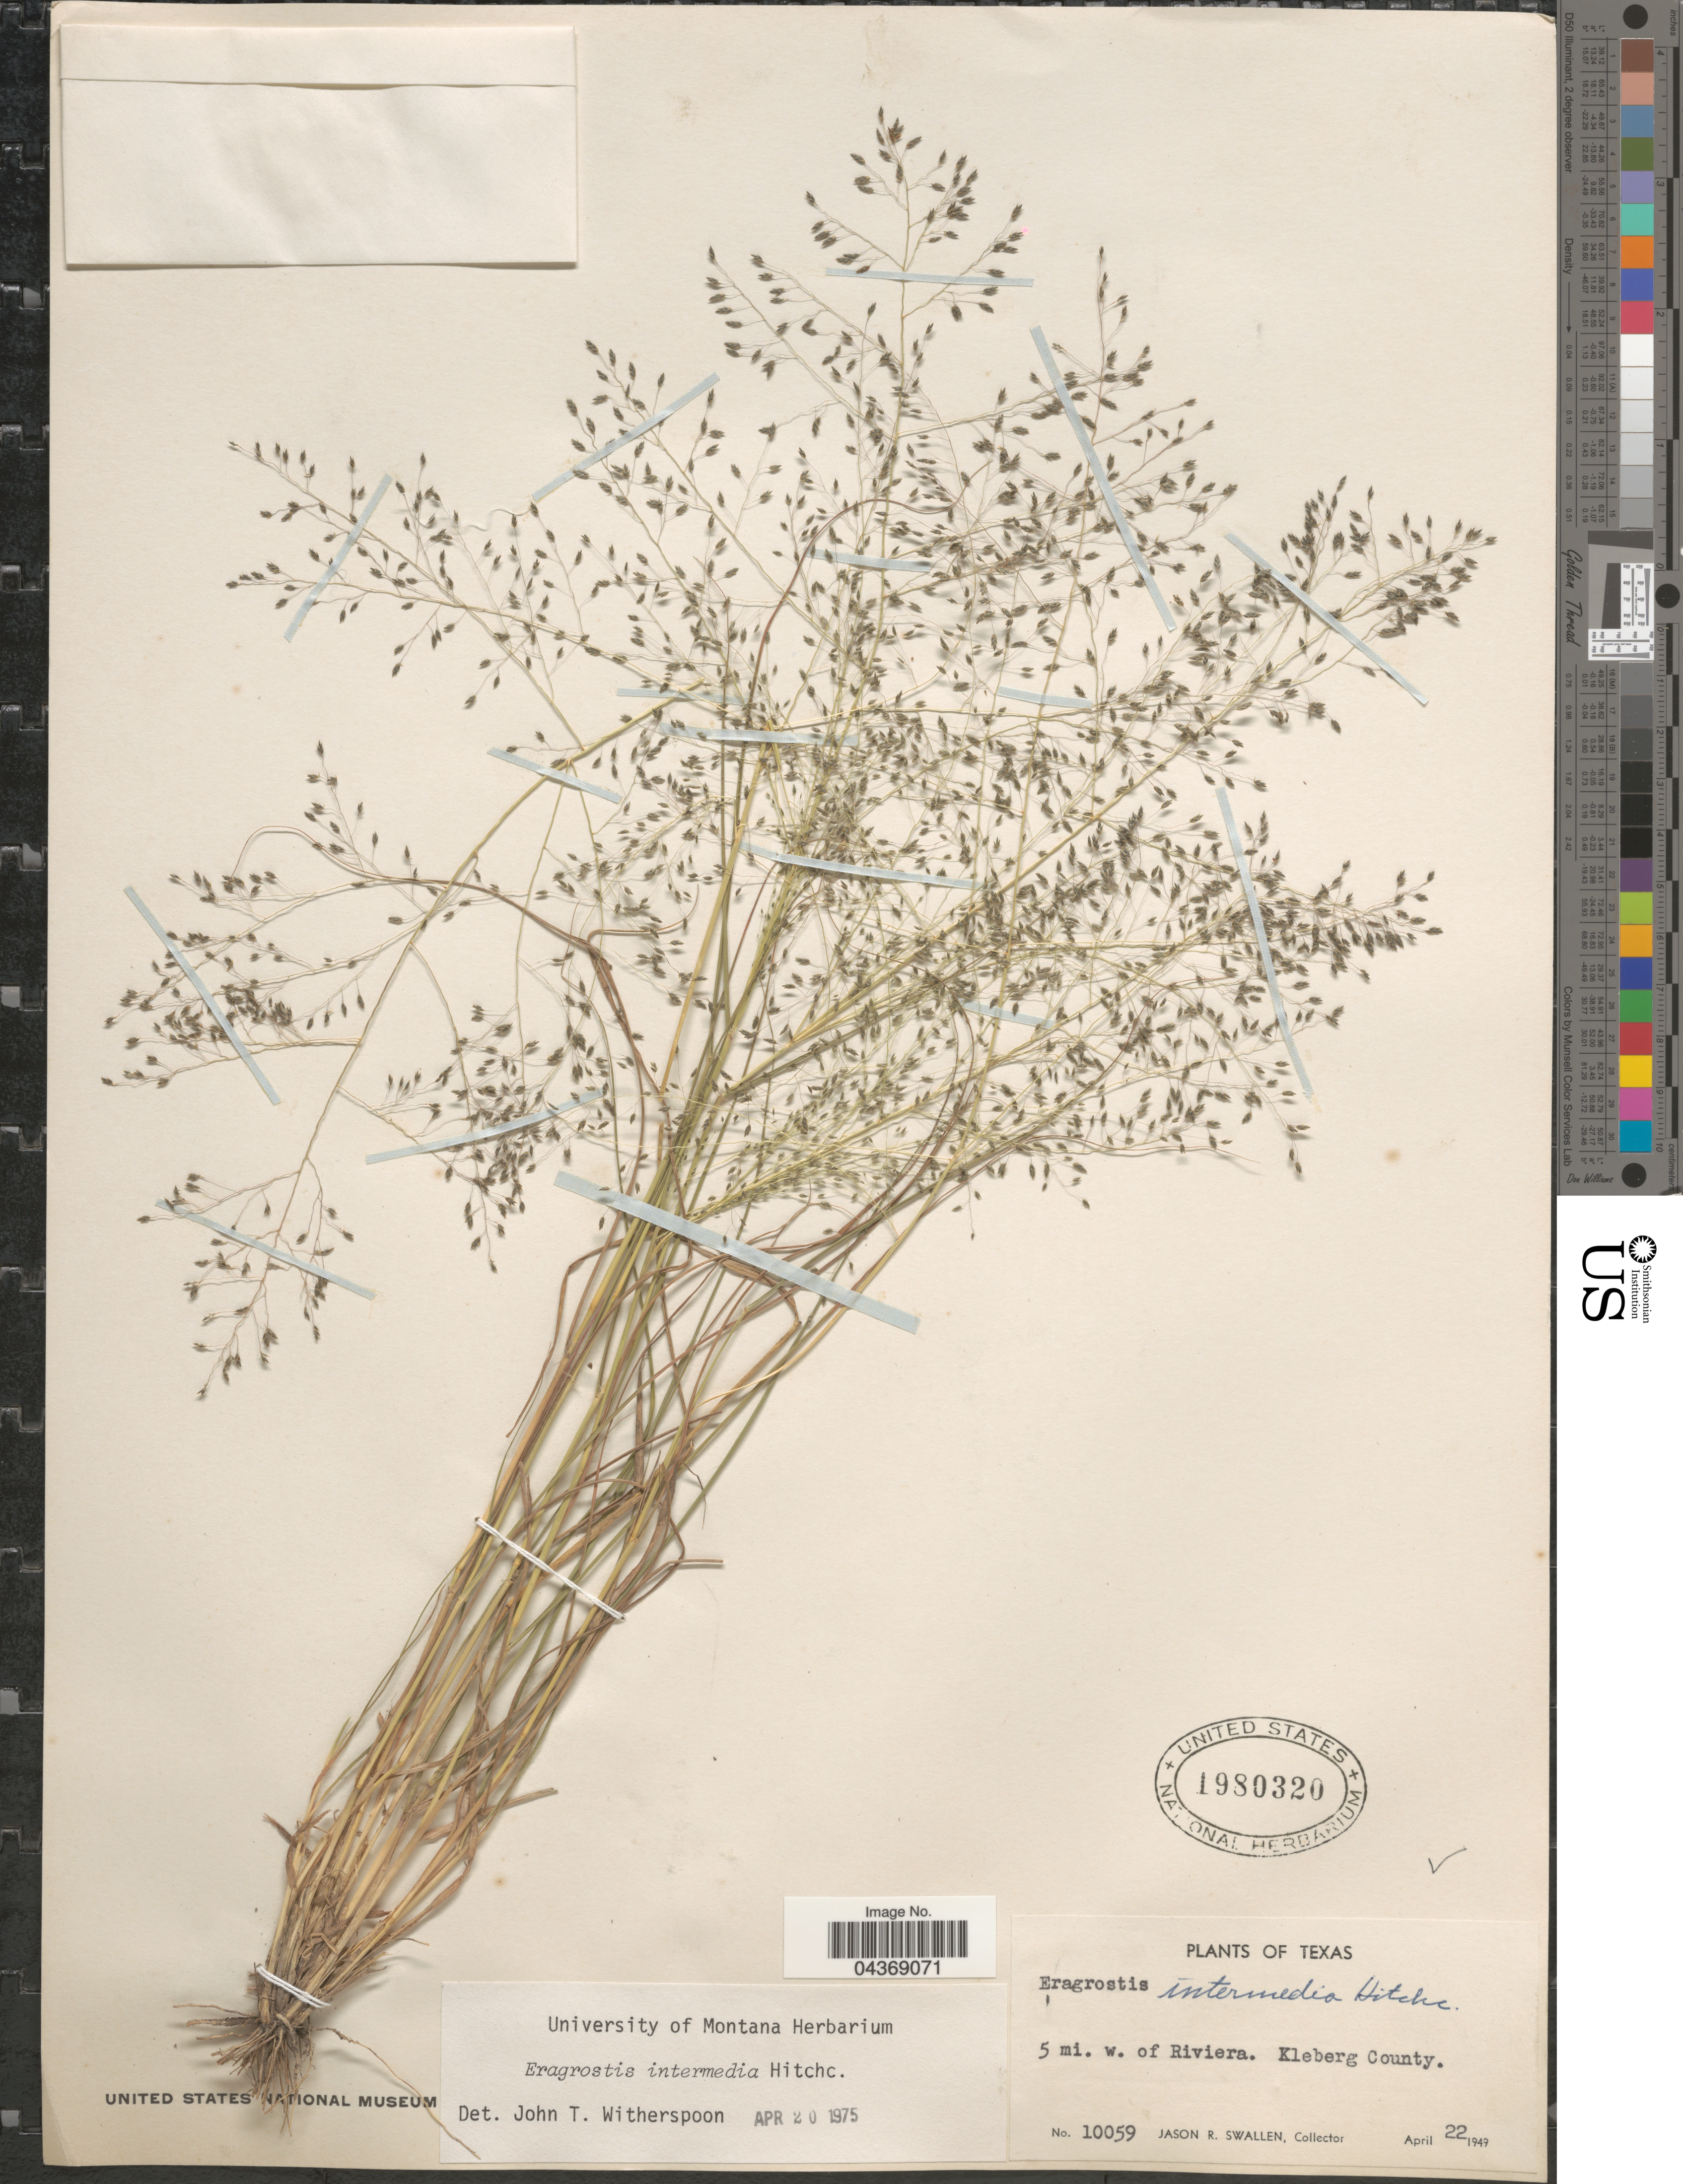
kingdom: Plantae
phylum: Tracheophyta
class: Liliopsida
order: Poales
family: Poaceae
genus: Eragrostis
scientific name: Eragrostis intermedia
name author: Hitchc.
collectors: J. R. Swallen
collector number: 10059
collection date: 1949-04-22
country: United States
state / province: Texas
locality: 5 mi. w. of Riviera, Kleberg County.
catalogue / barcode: US 1980320